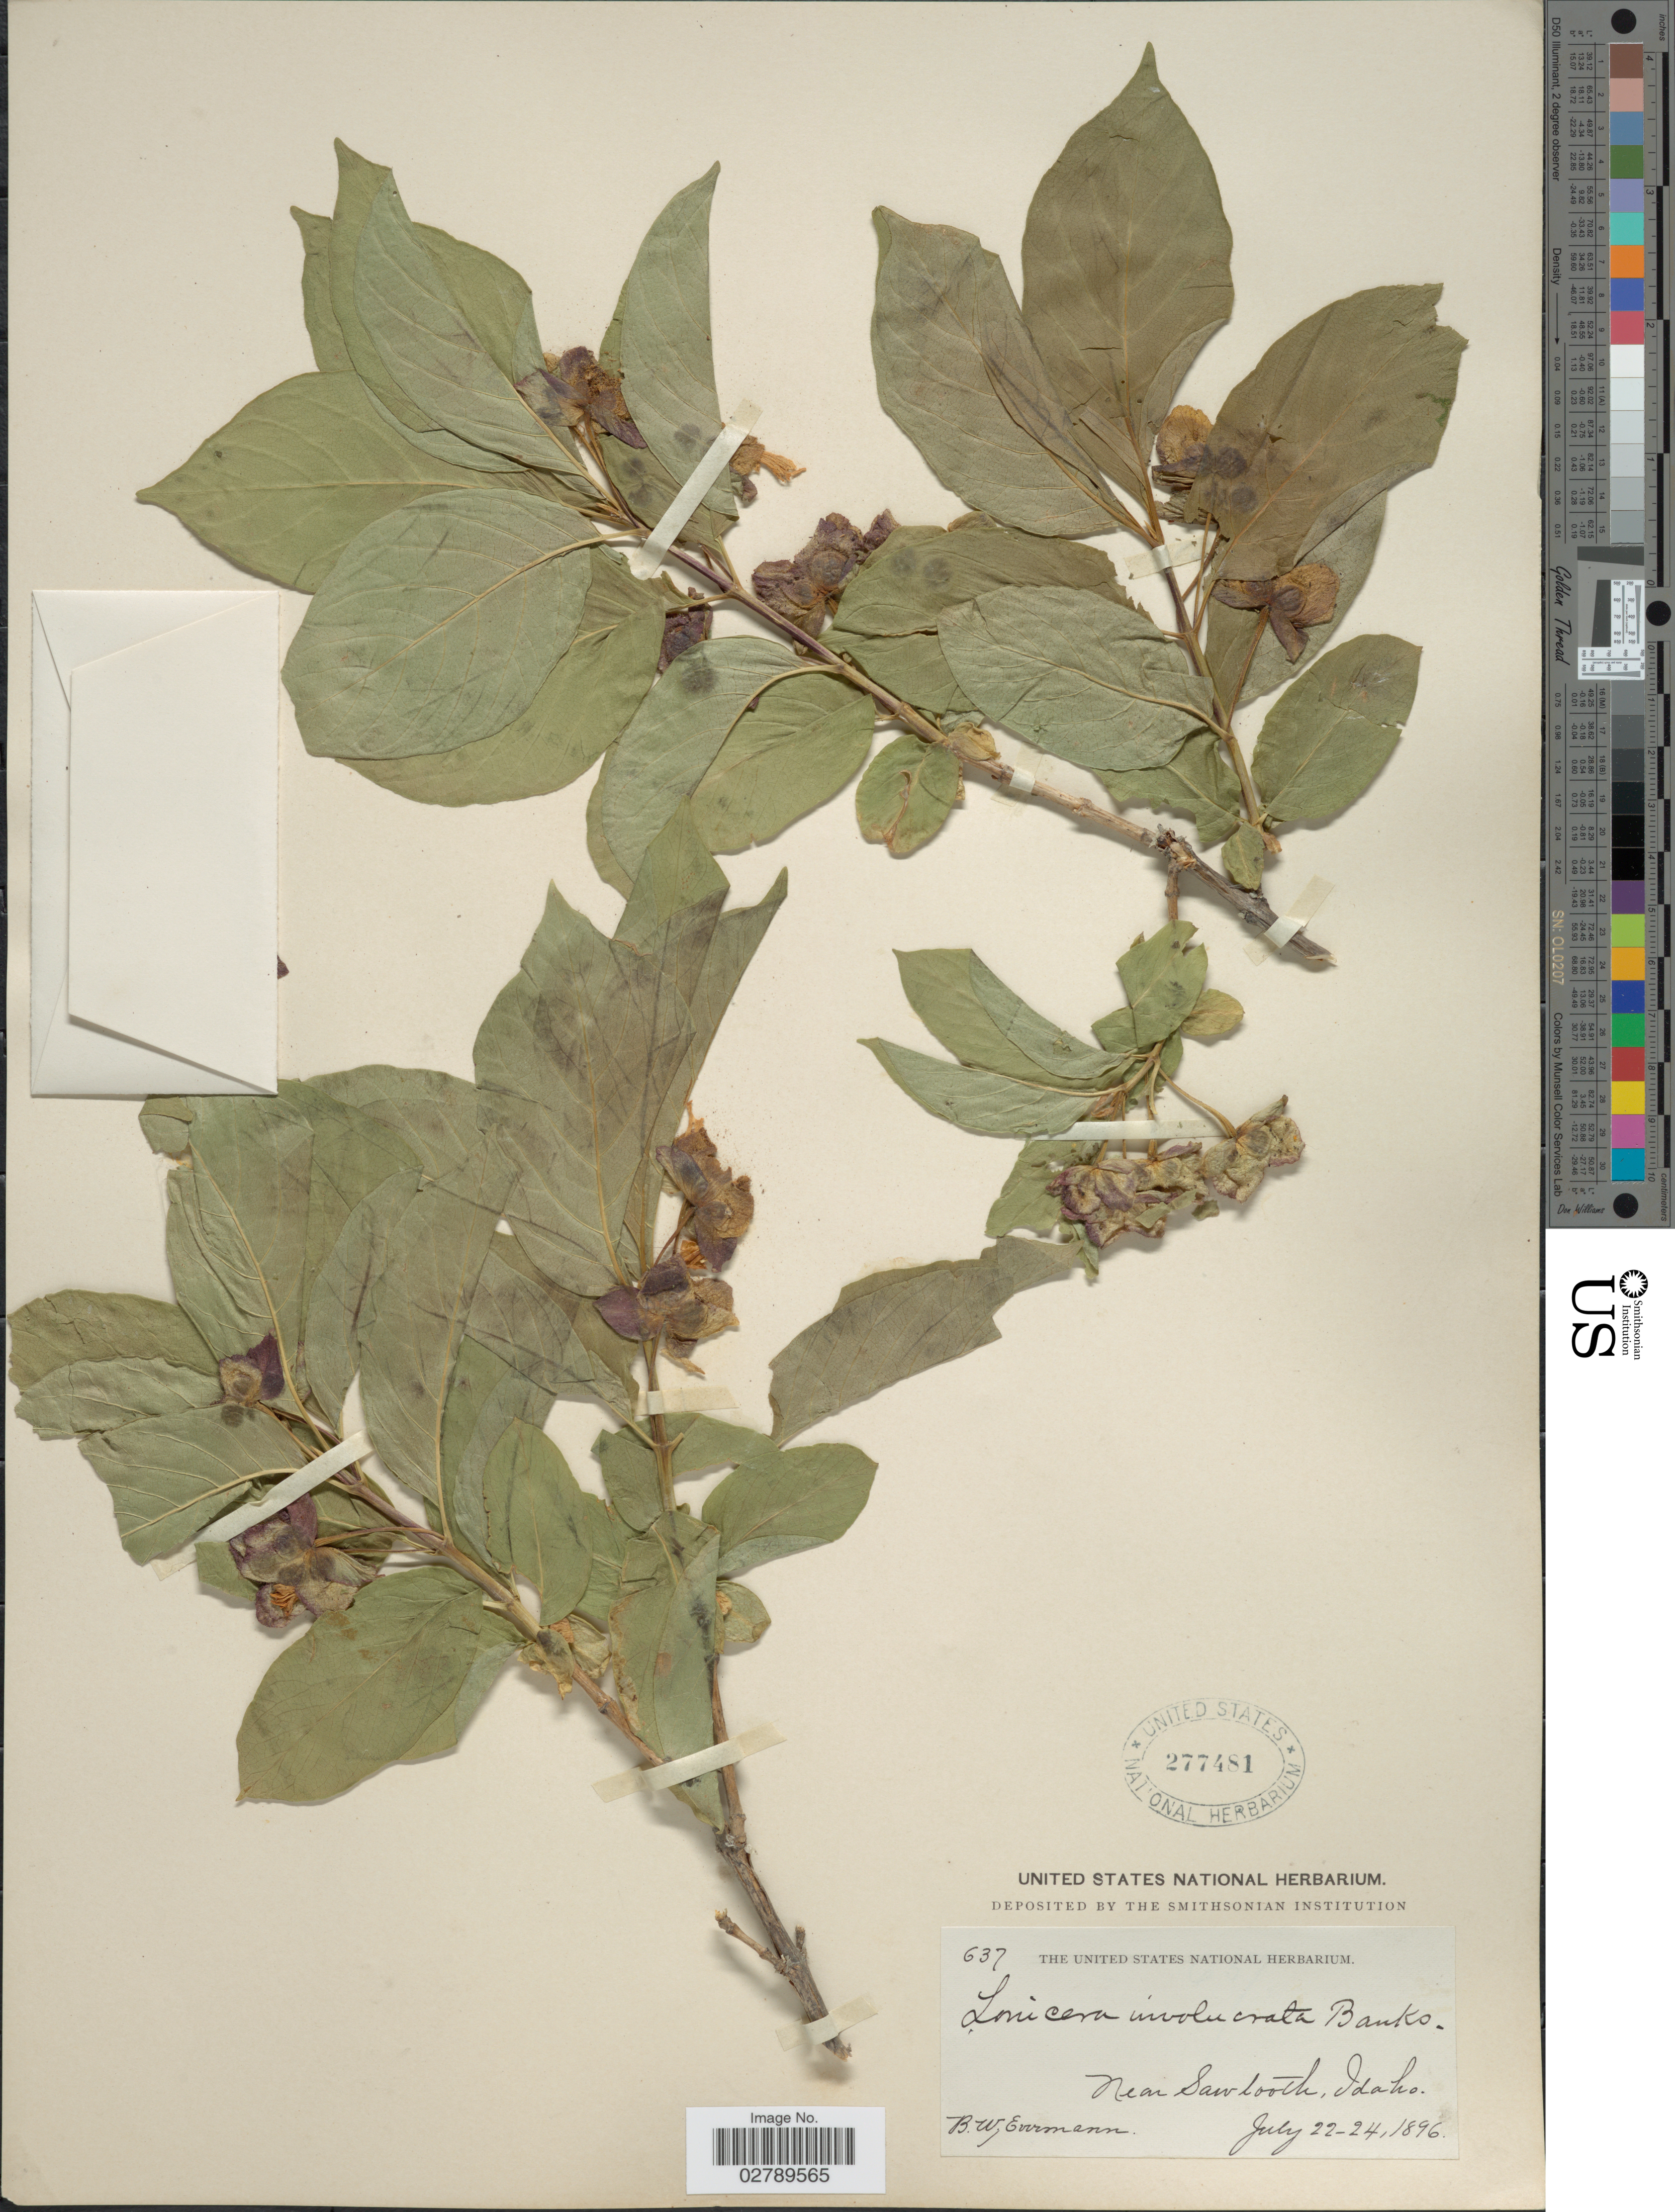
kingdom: Plantae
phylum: Tracheophyta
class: Magnoliopsida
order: Dipsacales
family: Caprifoliaceae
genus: Lonicera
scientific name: Lonicera involucrata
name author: (Richardson) Banks ex Spreng.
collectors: B. W. Evermann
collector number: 637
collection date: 1896-07-22/1896-07-24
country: United States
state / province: Idaho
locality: Near Sawtooth.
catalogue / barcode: US 277481